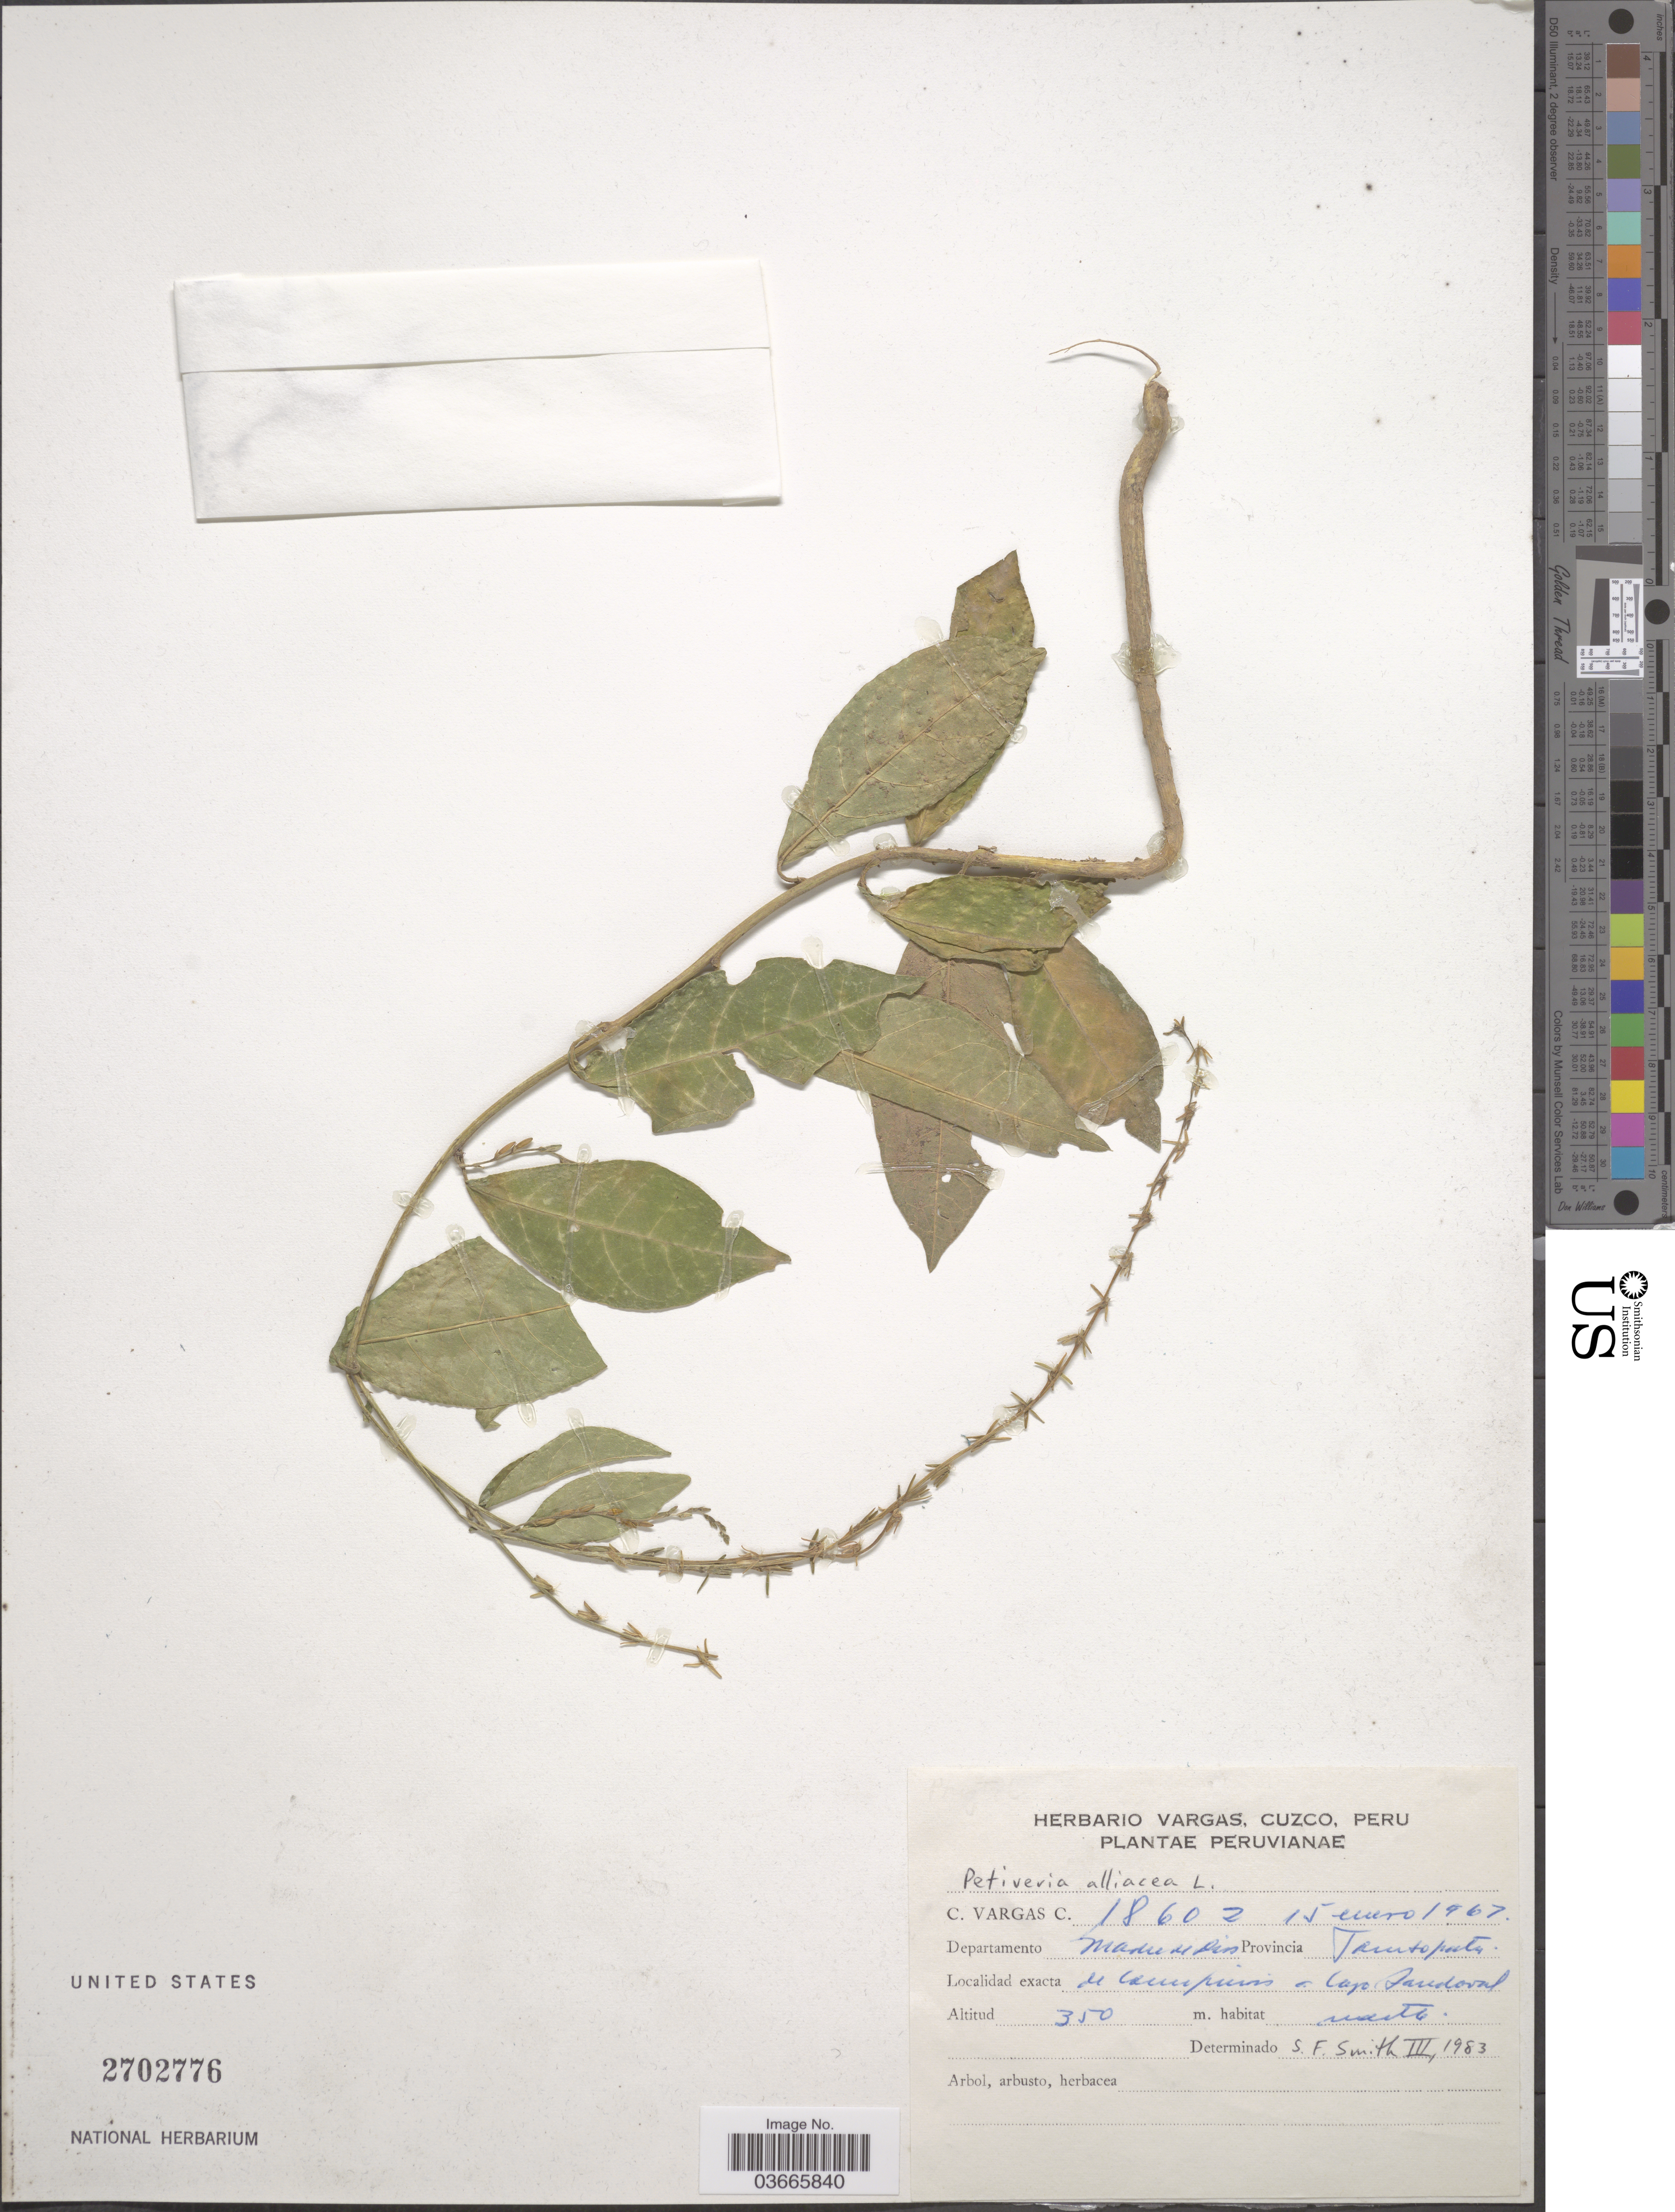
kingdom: Plantae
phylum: Tracheophyta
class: Magnoliopsida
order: Caryophyllales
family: Phytolaccaceae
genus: Petiveria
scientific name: Petiveria alliacea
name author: L.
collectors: C. Vargas Calderón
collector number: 18602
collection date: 1967-01-15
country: Peru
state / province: Madre de Dios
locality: Departamento Madre de Dios. Provincia Tambopata. De Concepcino a Lago Sandoval.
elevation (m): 350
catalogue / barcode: US 2702776